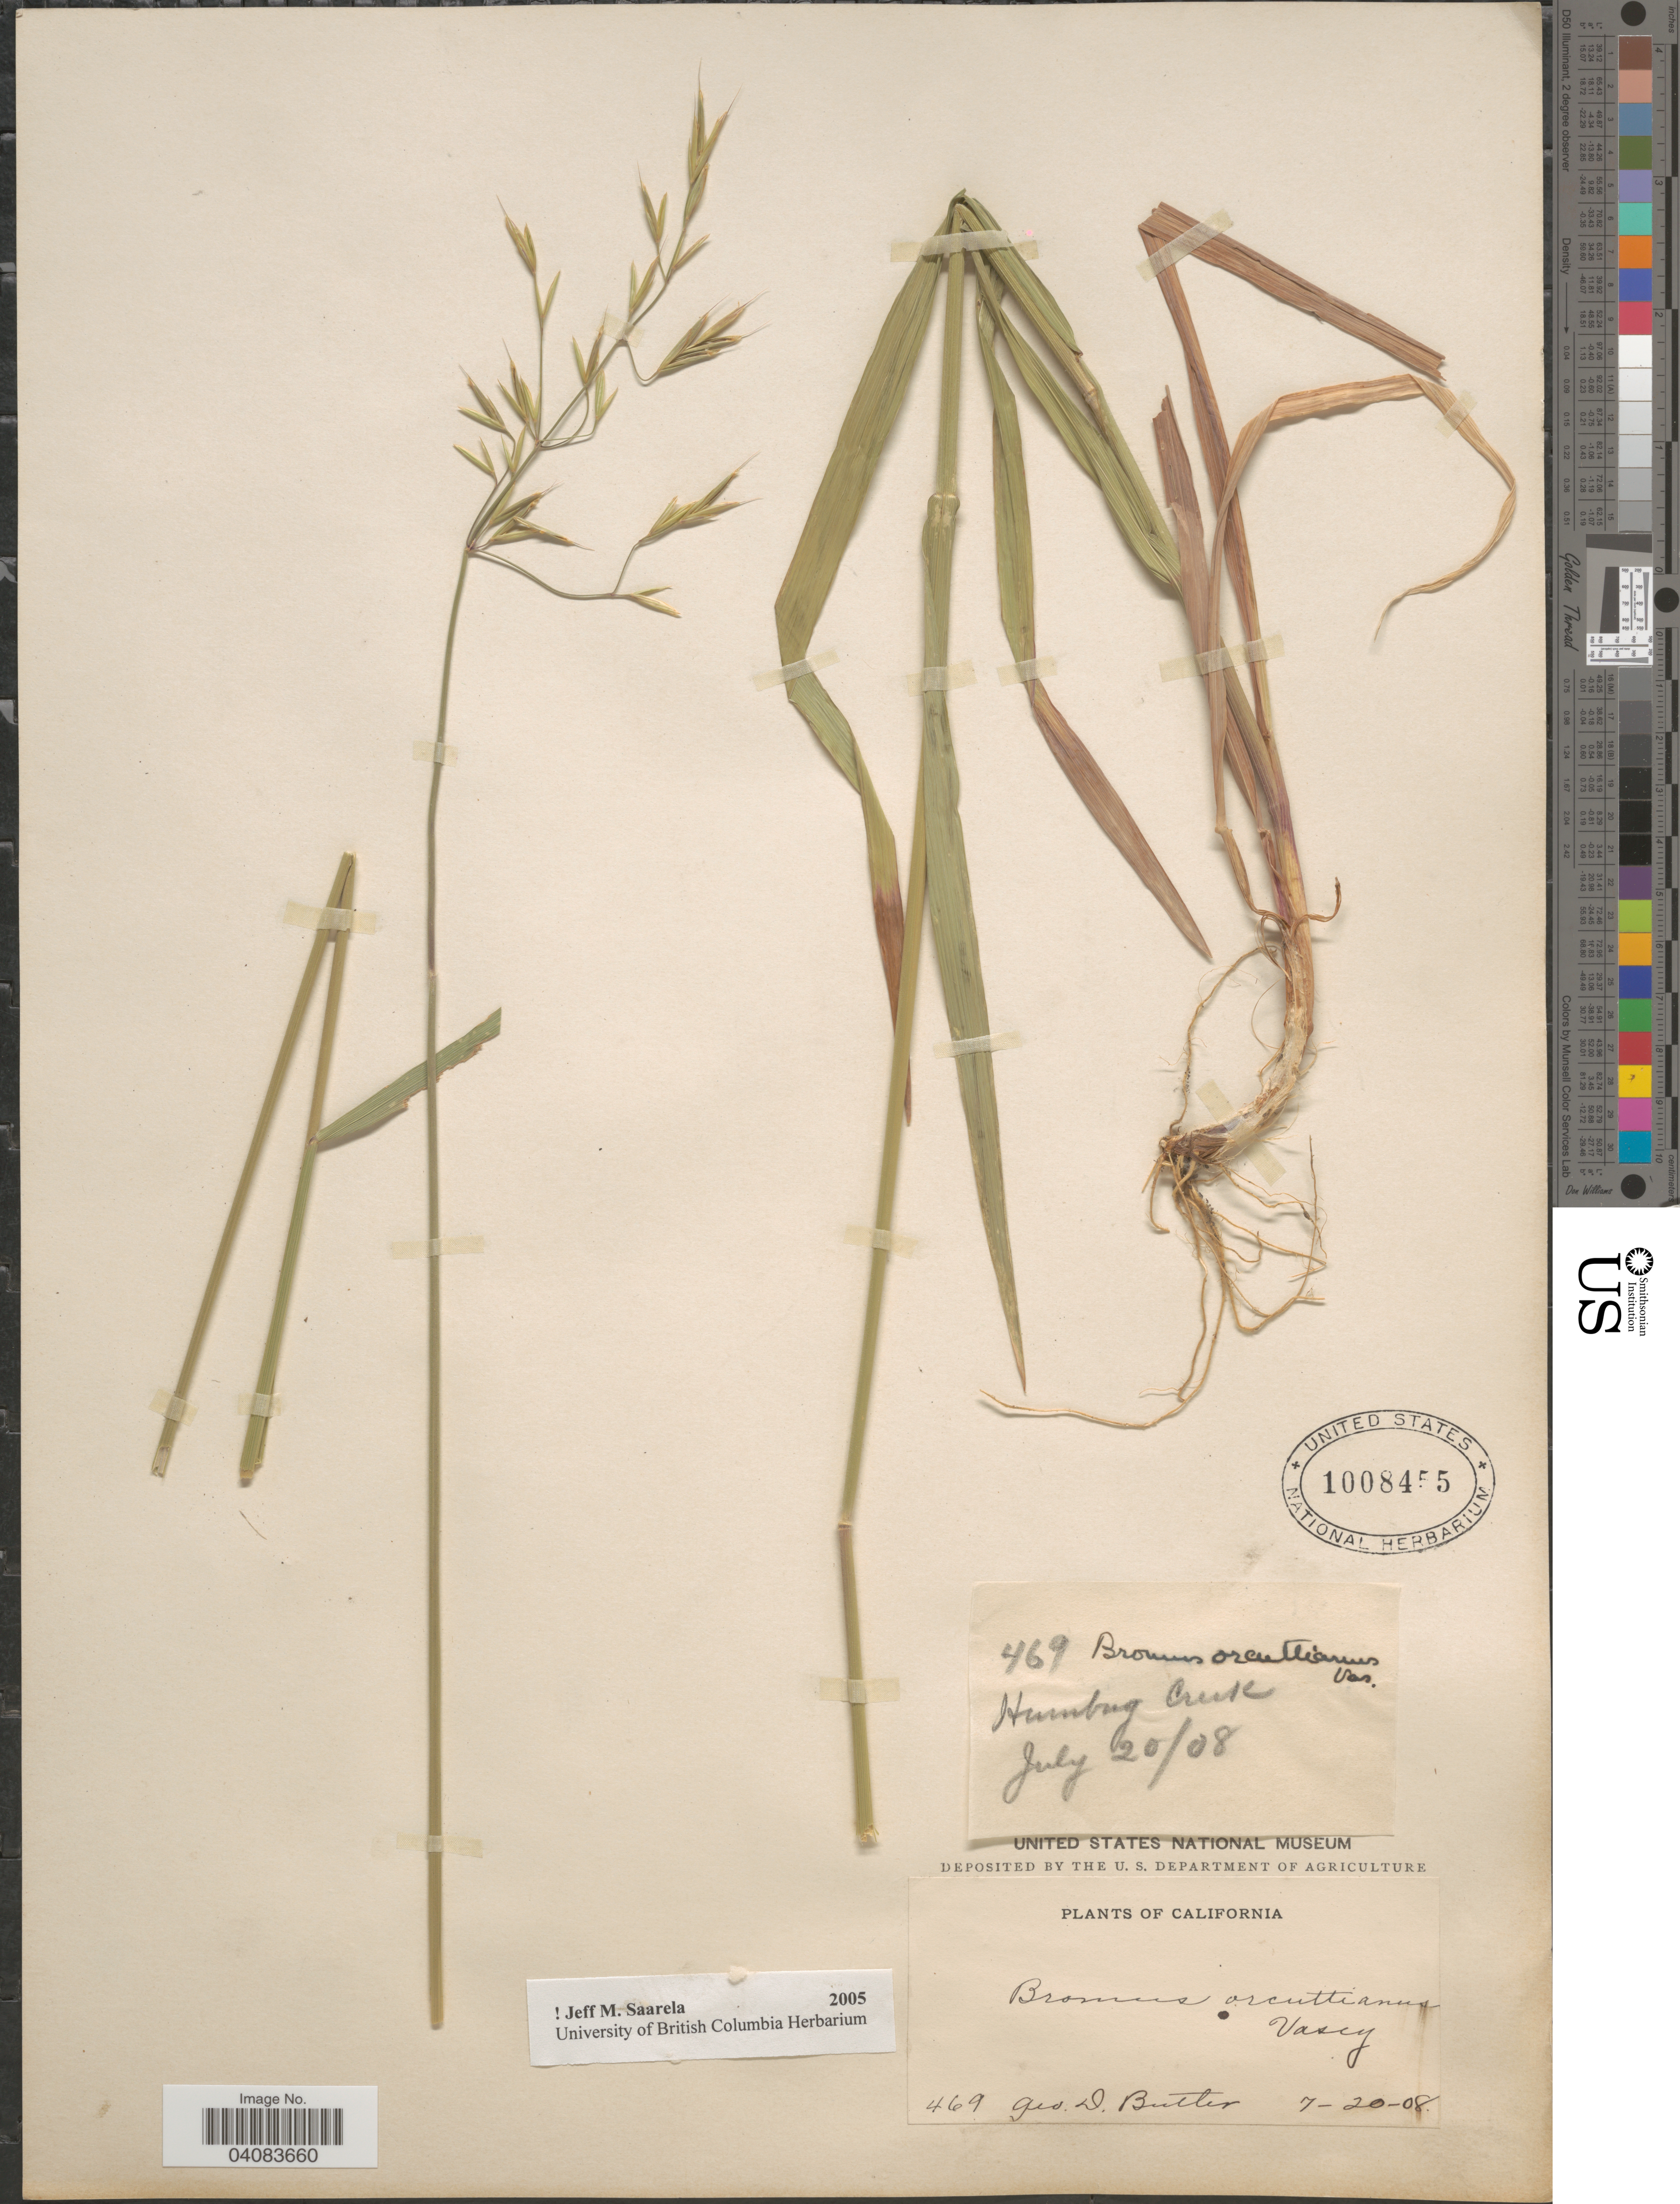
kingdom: Plantae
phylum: Tracheophyta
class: Liliopsida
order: Poales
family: Poaceae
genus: Bromus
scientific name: Bromus orcuttianus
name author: Vasey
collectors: G. D. Butler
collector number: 469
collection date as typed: Transcribed d/m/y: 20/7/8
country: United States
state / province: California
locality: Hamburg Creek.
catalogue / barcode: US 1008455